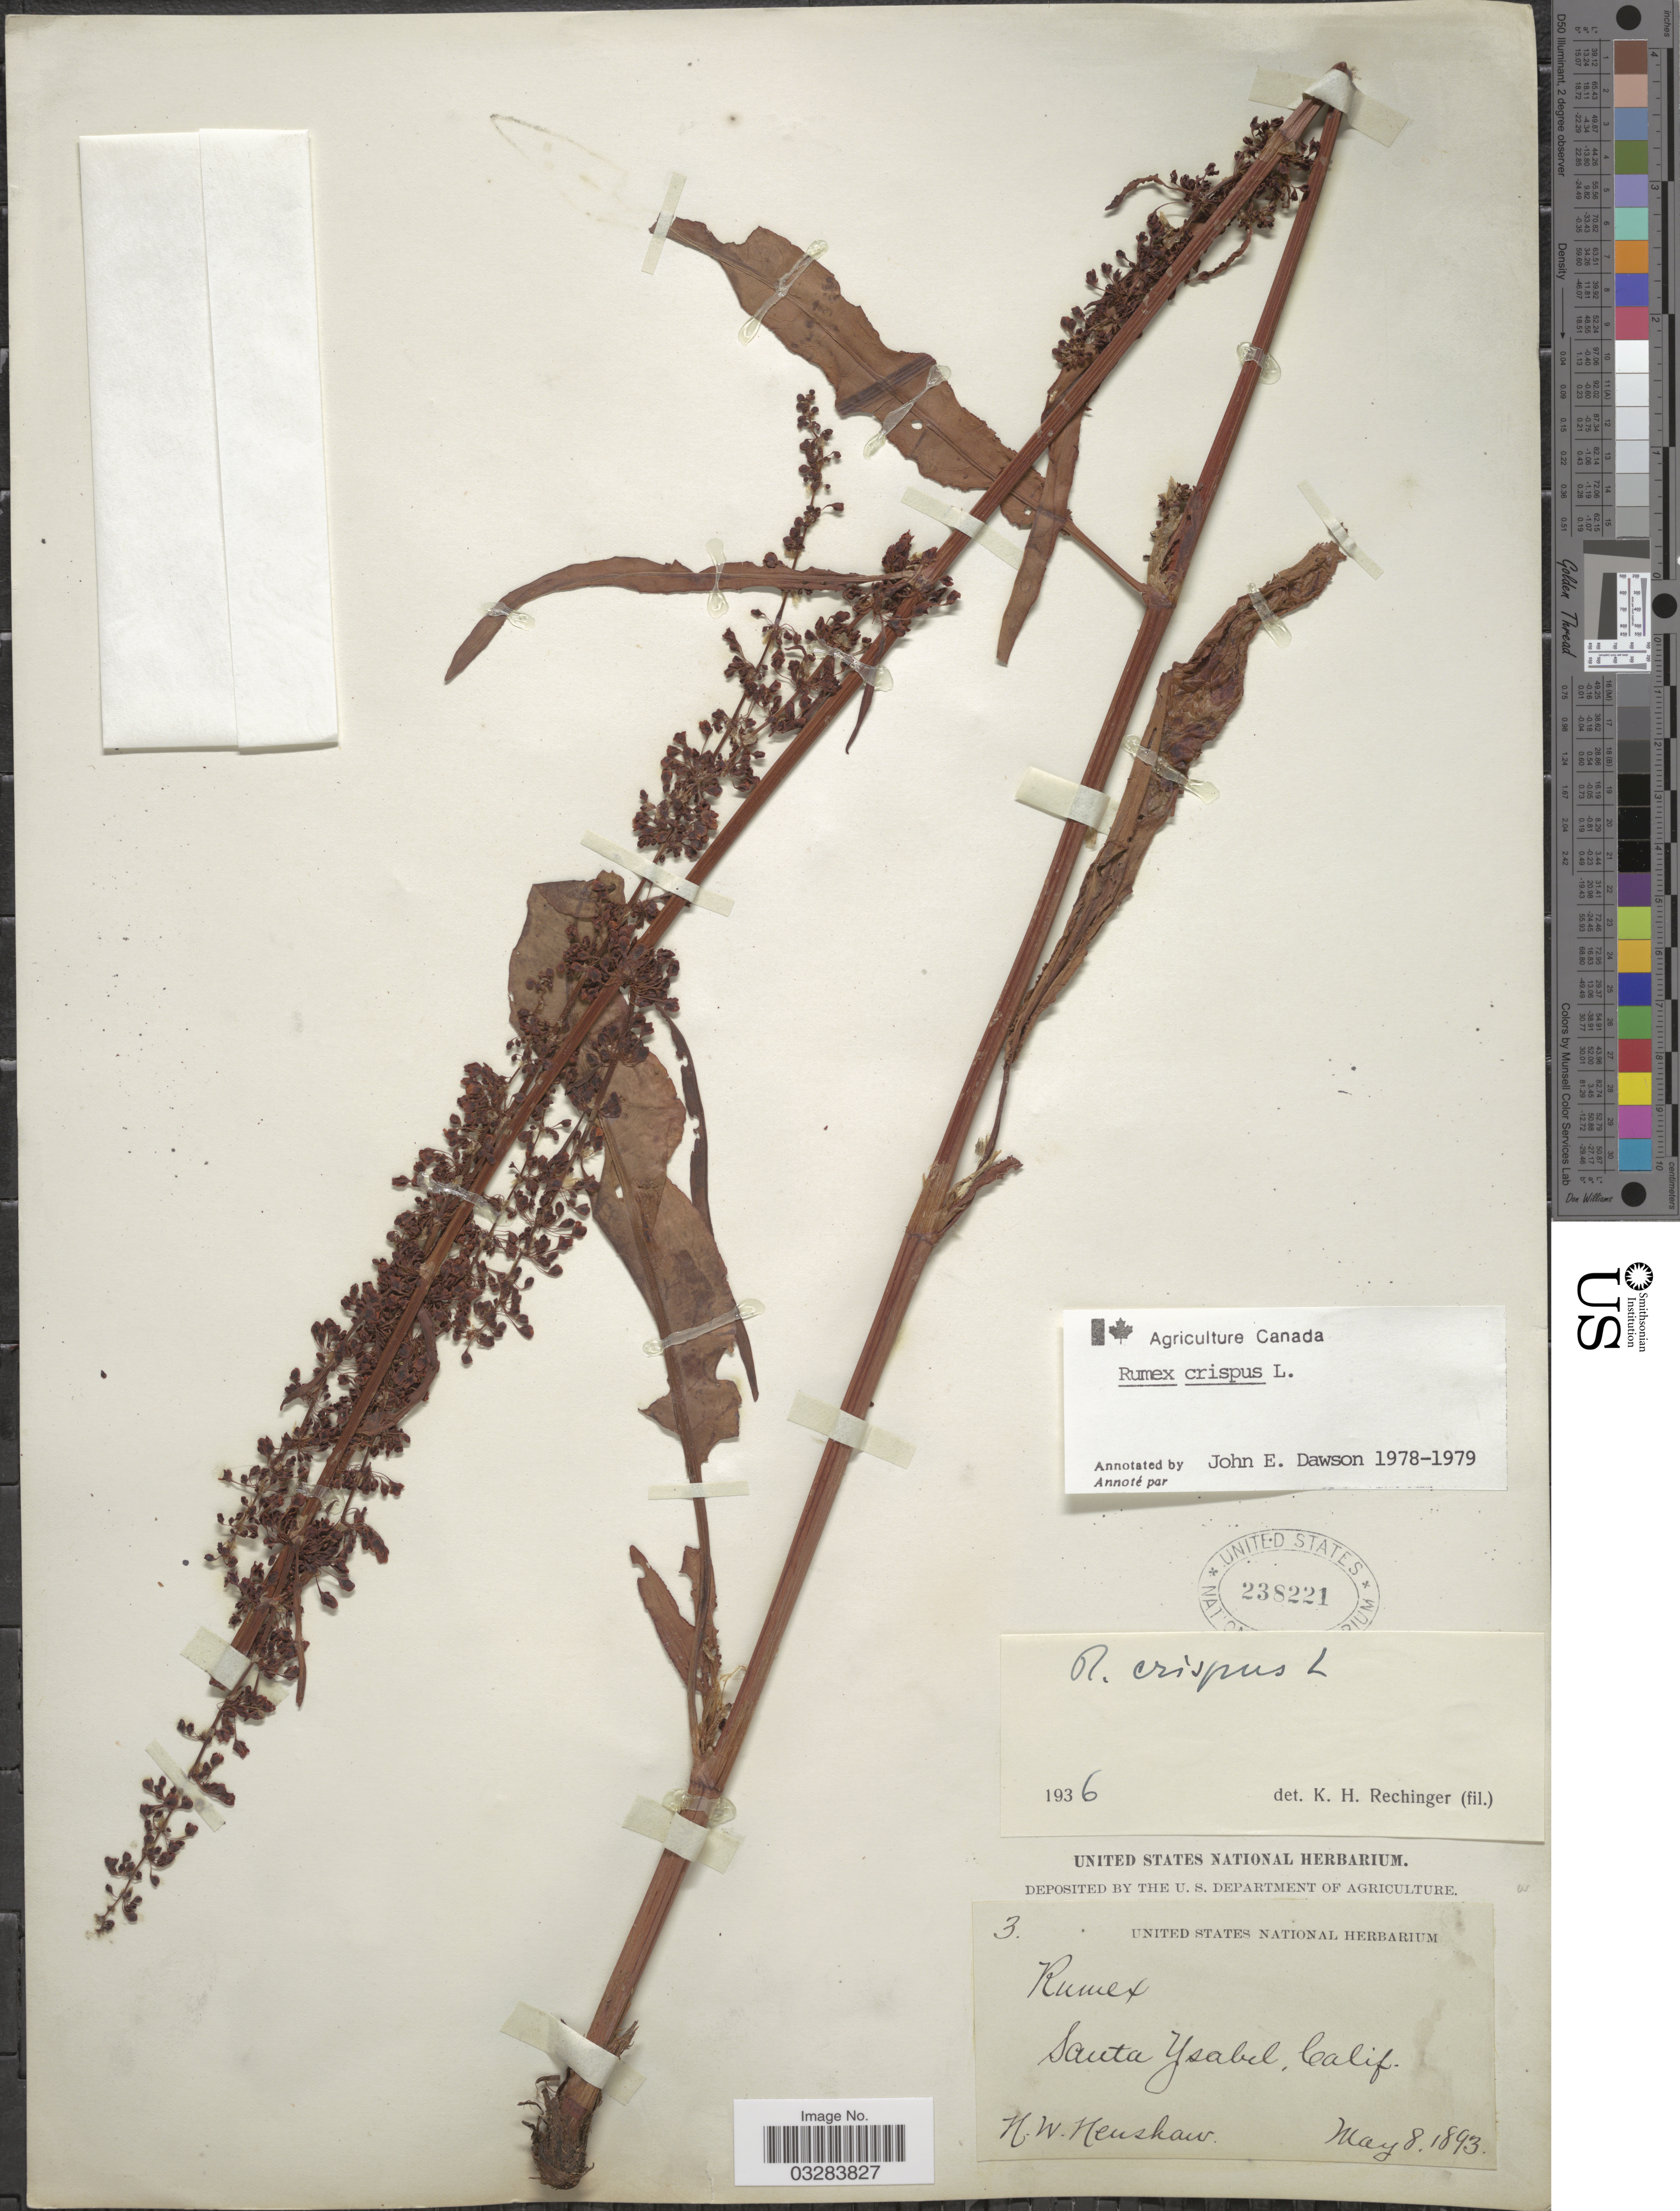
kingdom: Plantae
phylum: Tracheophyta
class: Magnoliopsida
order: Caryophyllales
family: Polygonaceae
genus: Rumex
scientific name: Rumex crispus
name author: L.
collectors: H. Henshaw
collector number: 3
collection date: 1893-05-08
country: United States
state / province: California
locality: Santa Ysabel.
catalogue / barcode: US 238221